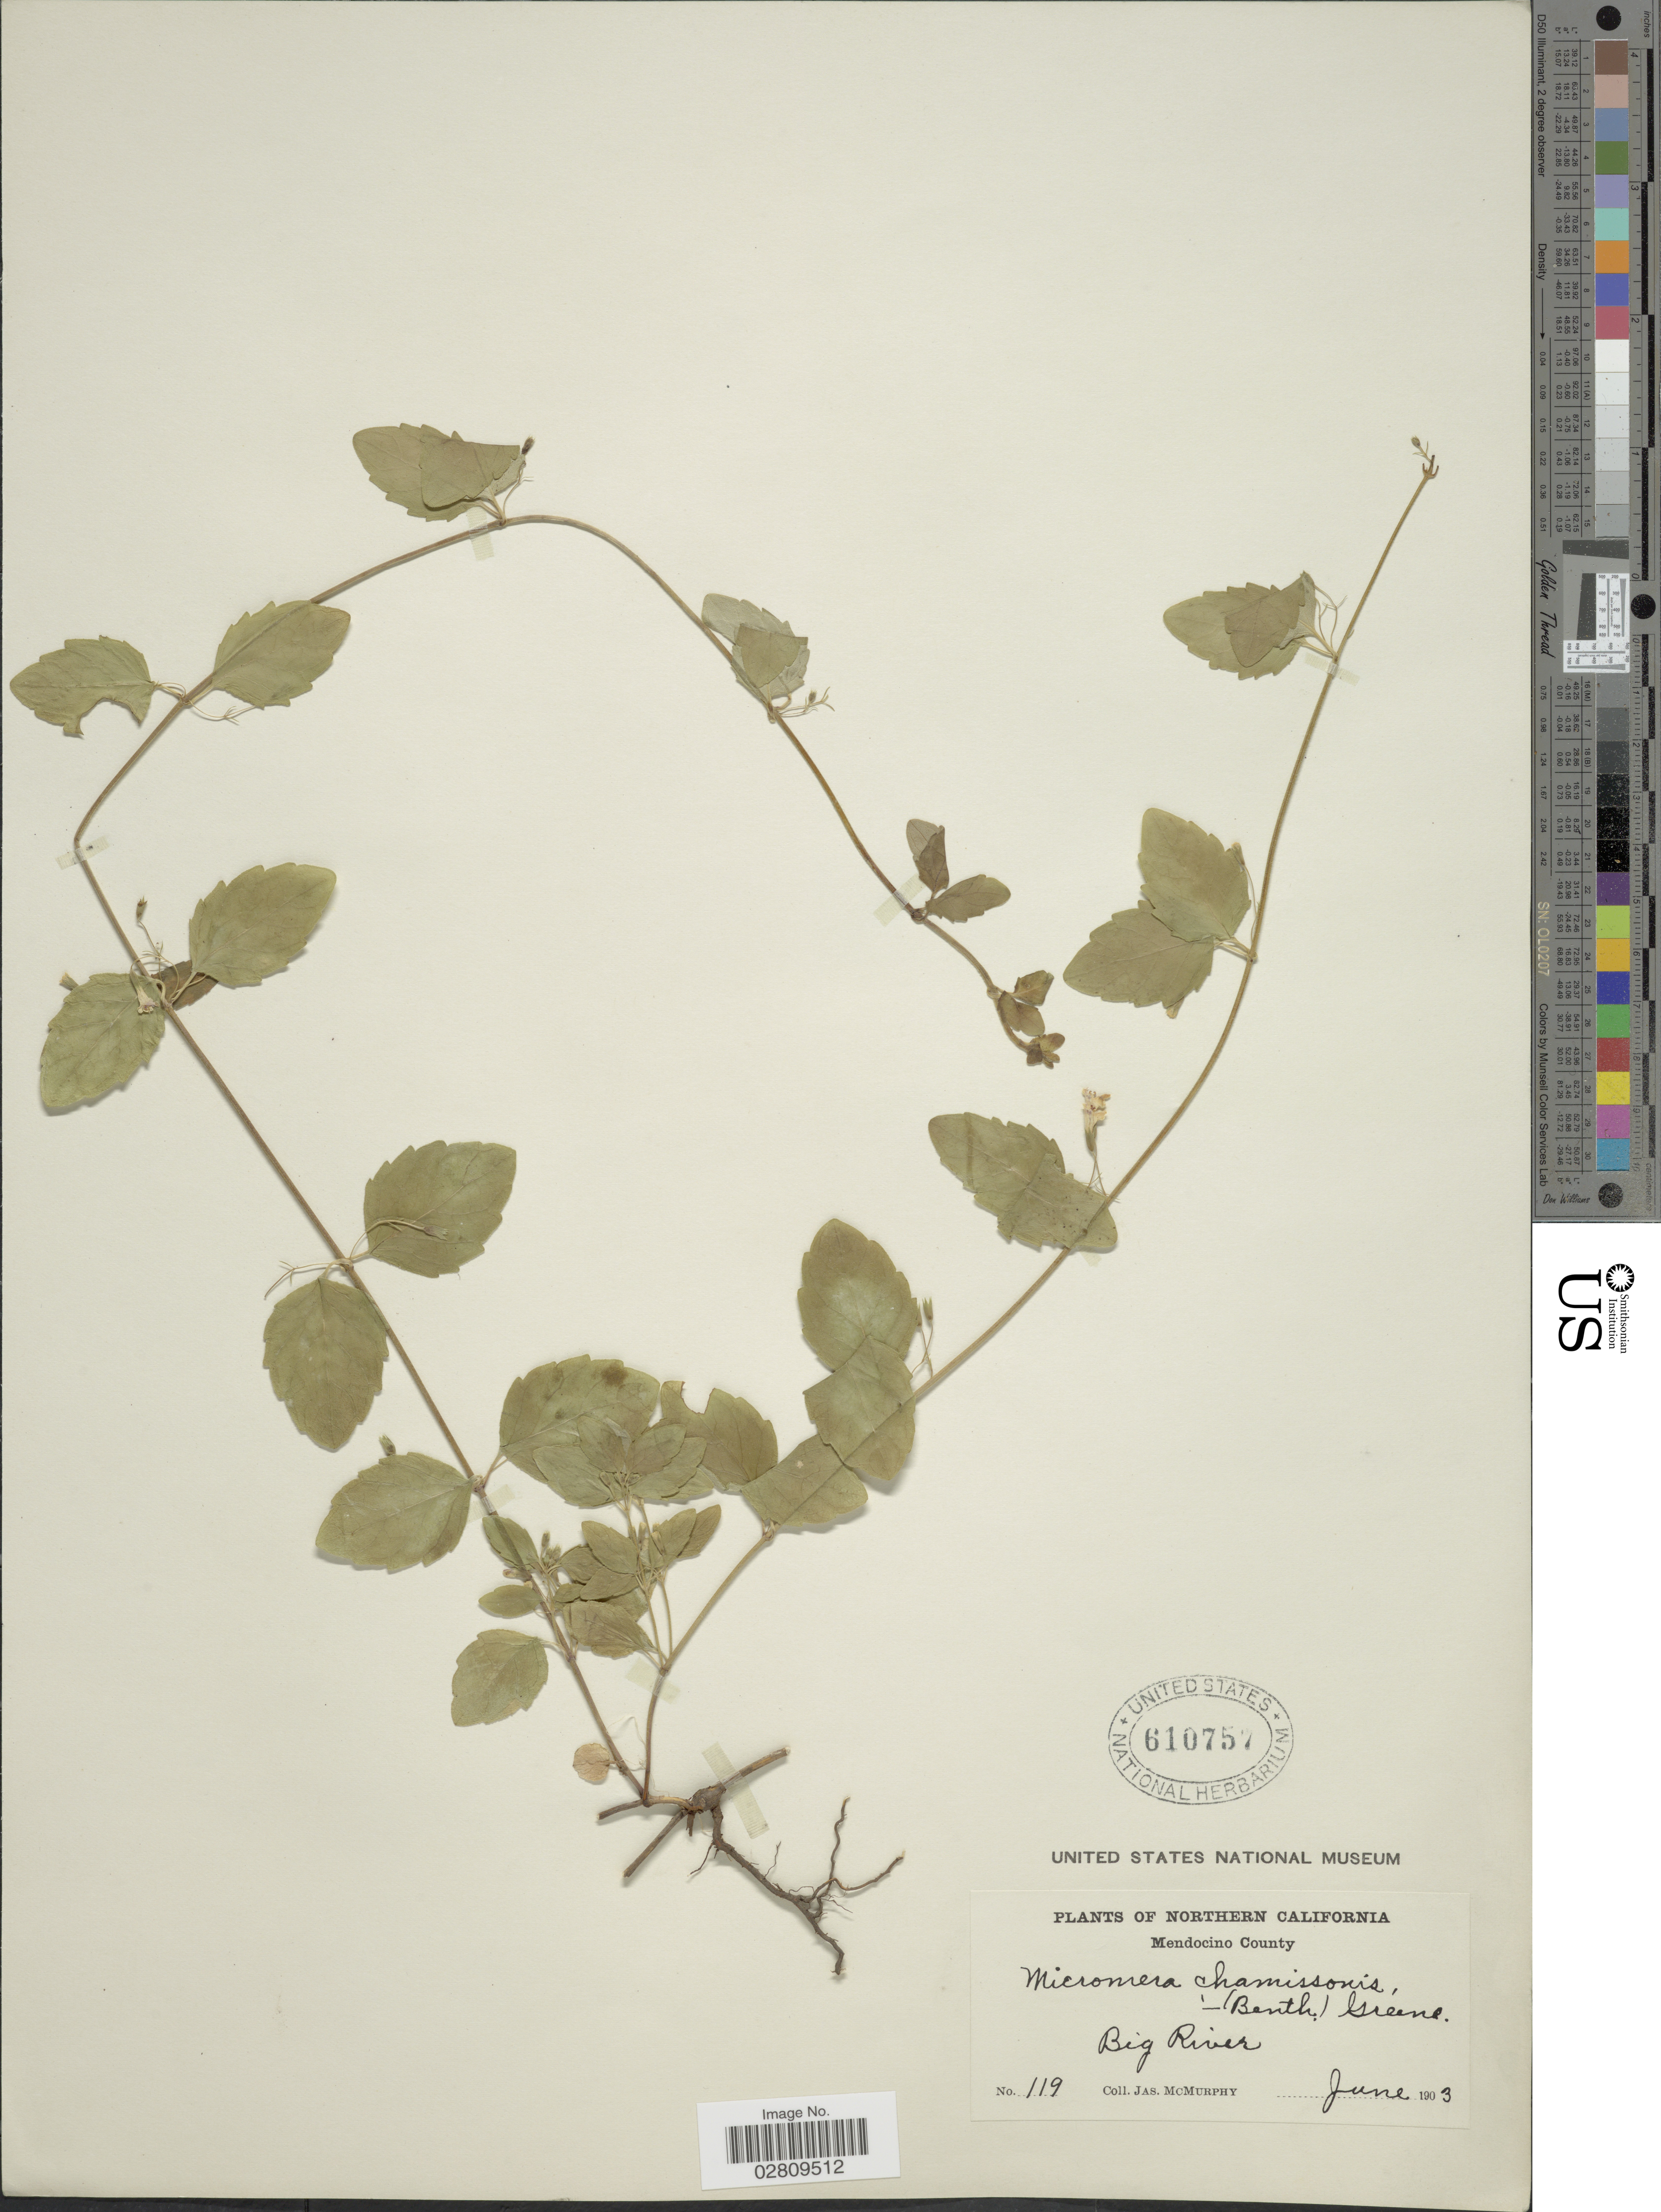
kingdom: Plantae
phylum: Tracheophyta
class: Magnoliopsida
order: Lamiales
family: Lamiaceae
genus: Micromeria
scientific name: Micromeria douglasii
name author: Benth.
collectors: J. McMurphy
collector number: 119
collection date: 1903-06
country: United States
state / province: California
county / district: Mendocino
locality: Northern California. Mendocino County. Big River.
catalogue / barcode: US 610757